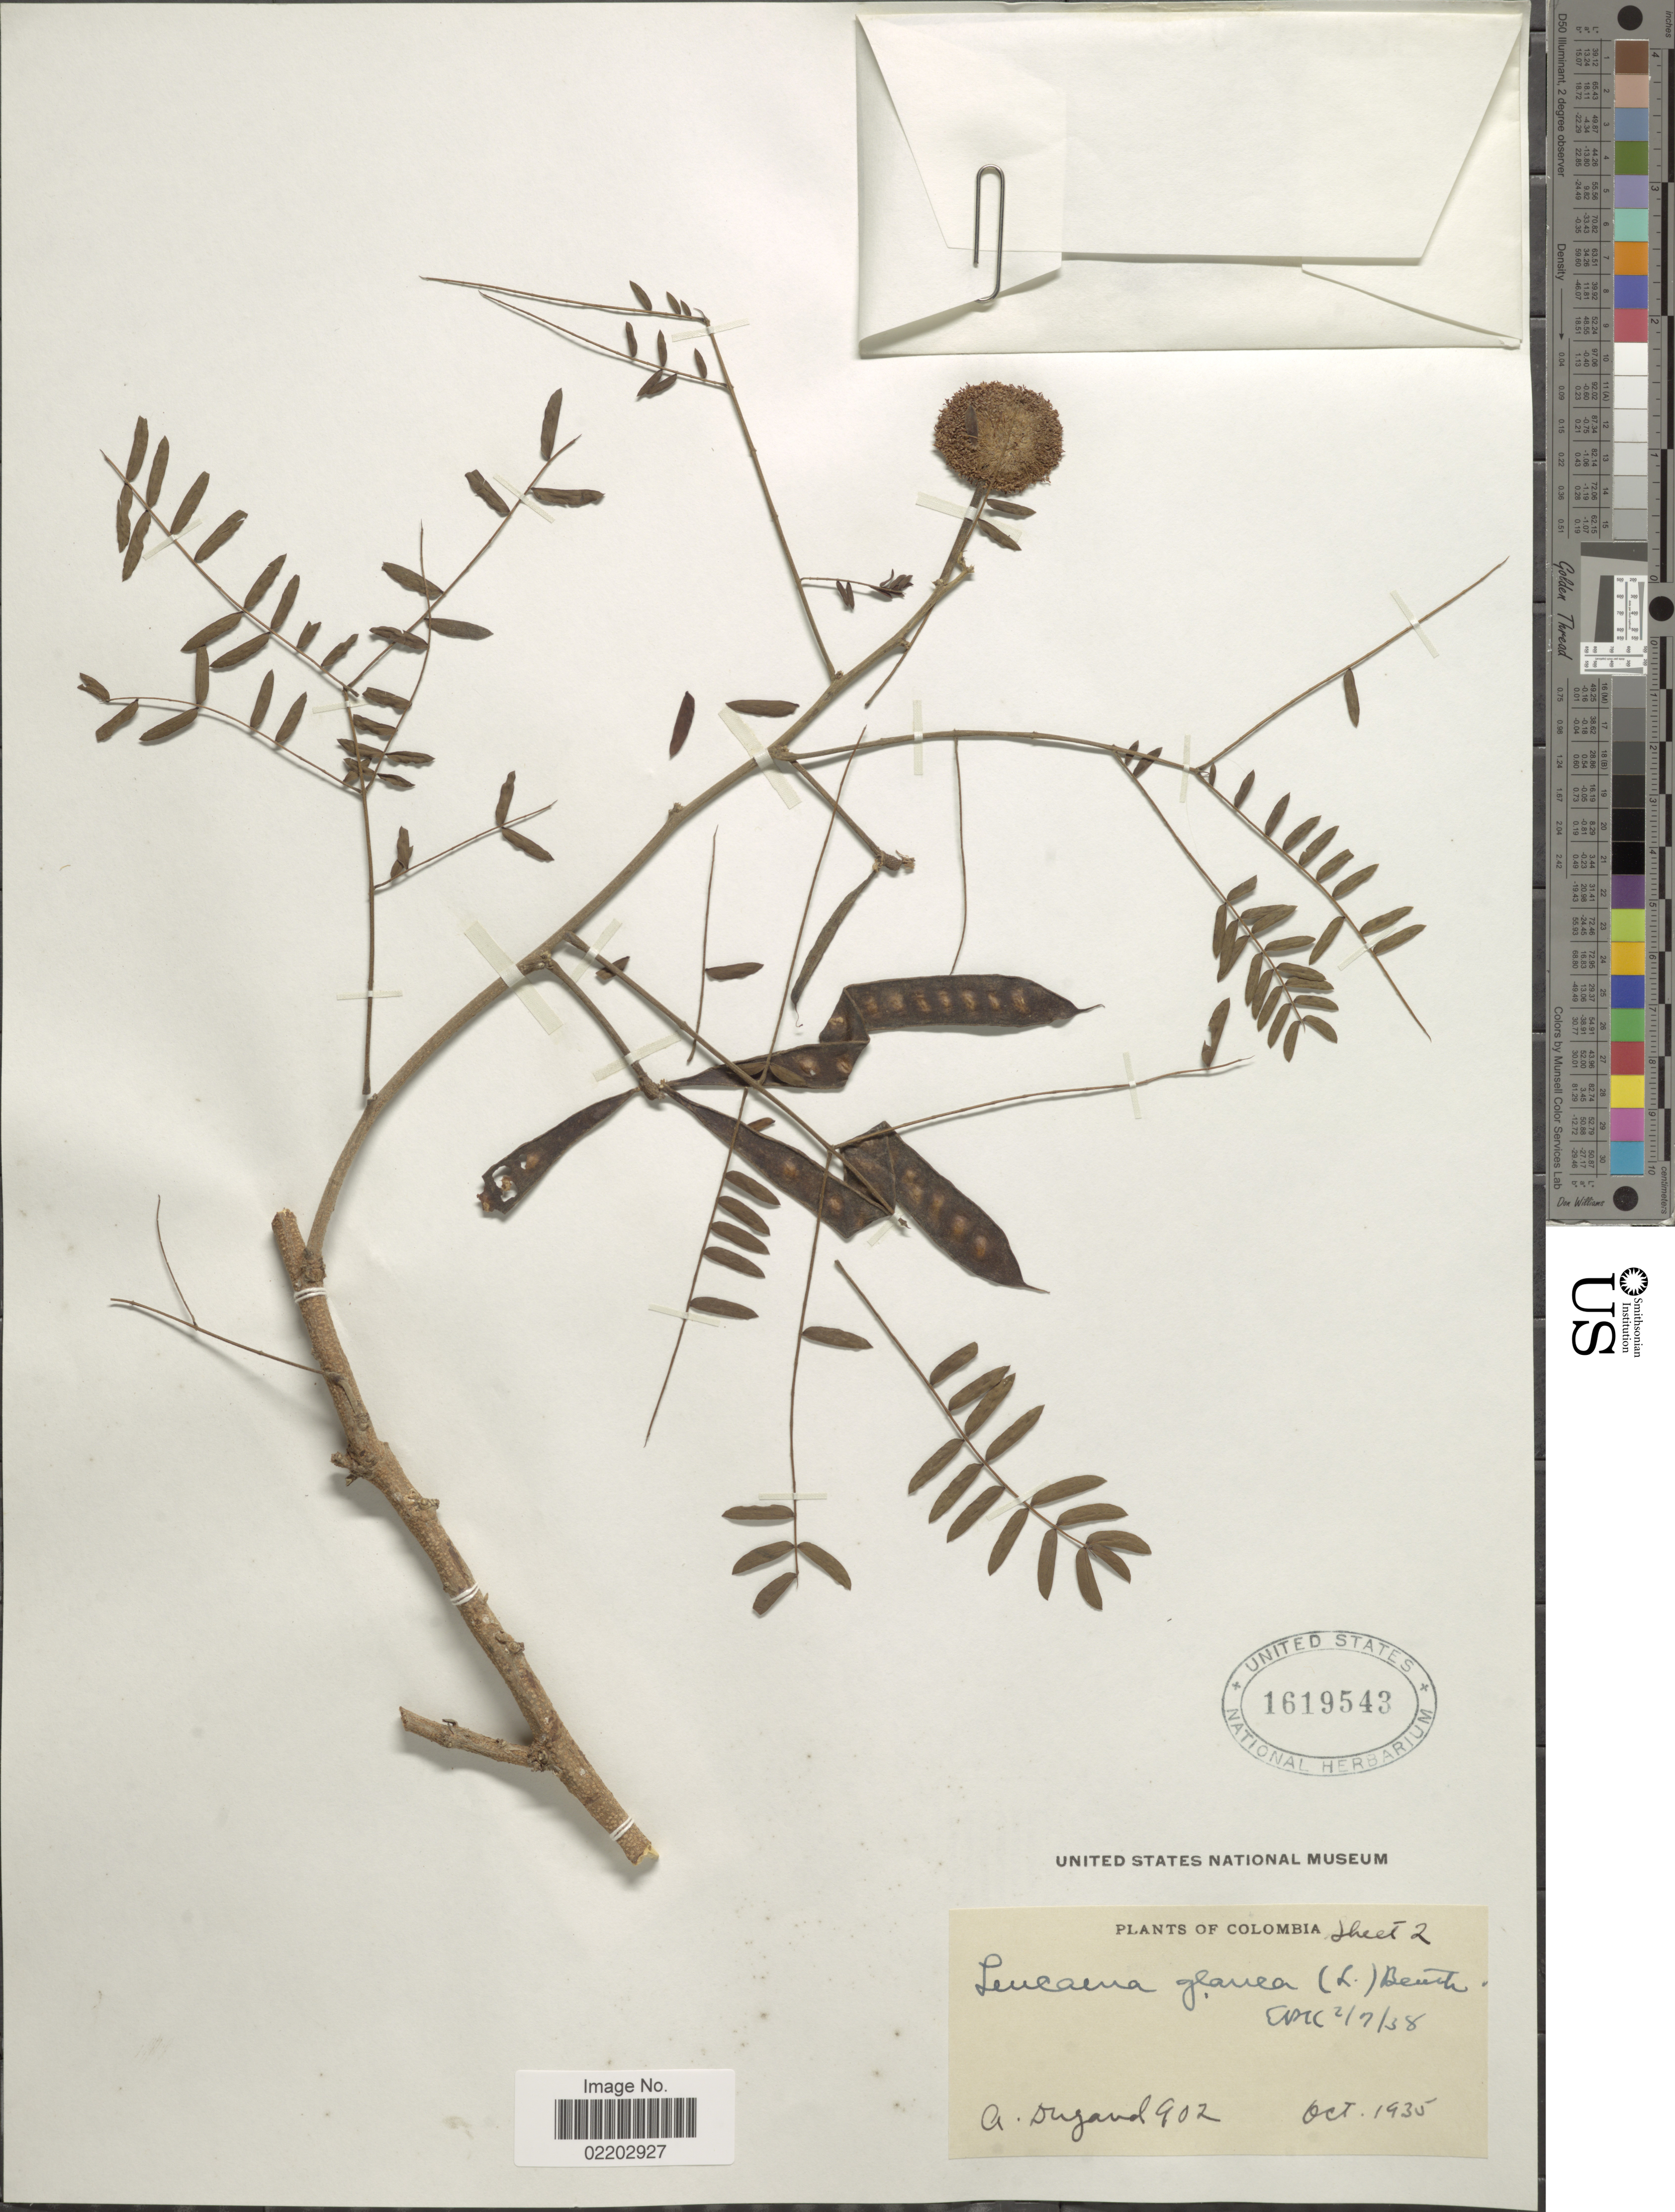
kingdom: Plantae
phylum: Tracheophyta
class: Magnoliopsida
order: Fabales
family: Fabaceae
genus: Leucaena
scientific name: Leucaena leucocephala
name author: (Lam.) de Wit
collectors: A. Dugand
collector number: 902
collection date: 1935-10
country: Colombia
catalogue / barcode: US 1619543